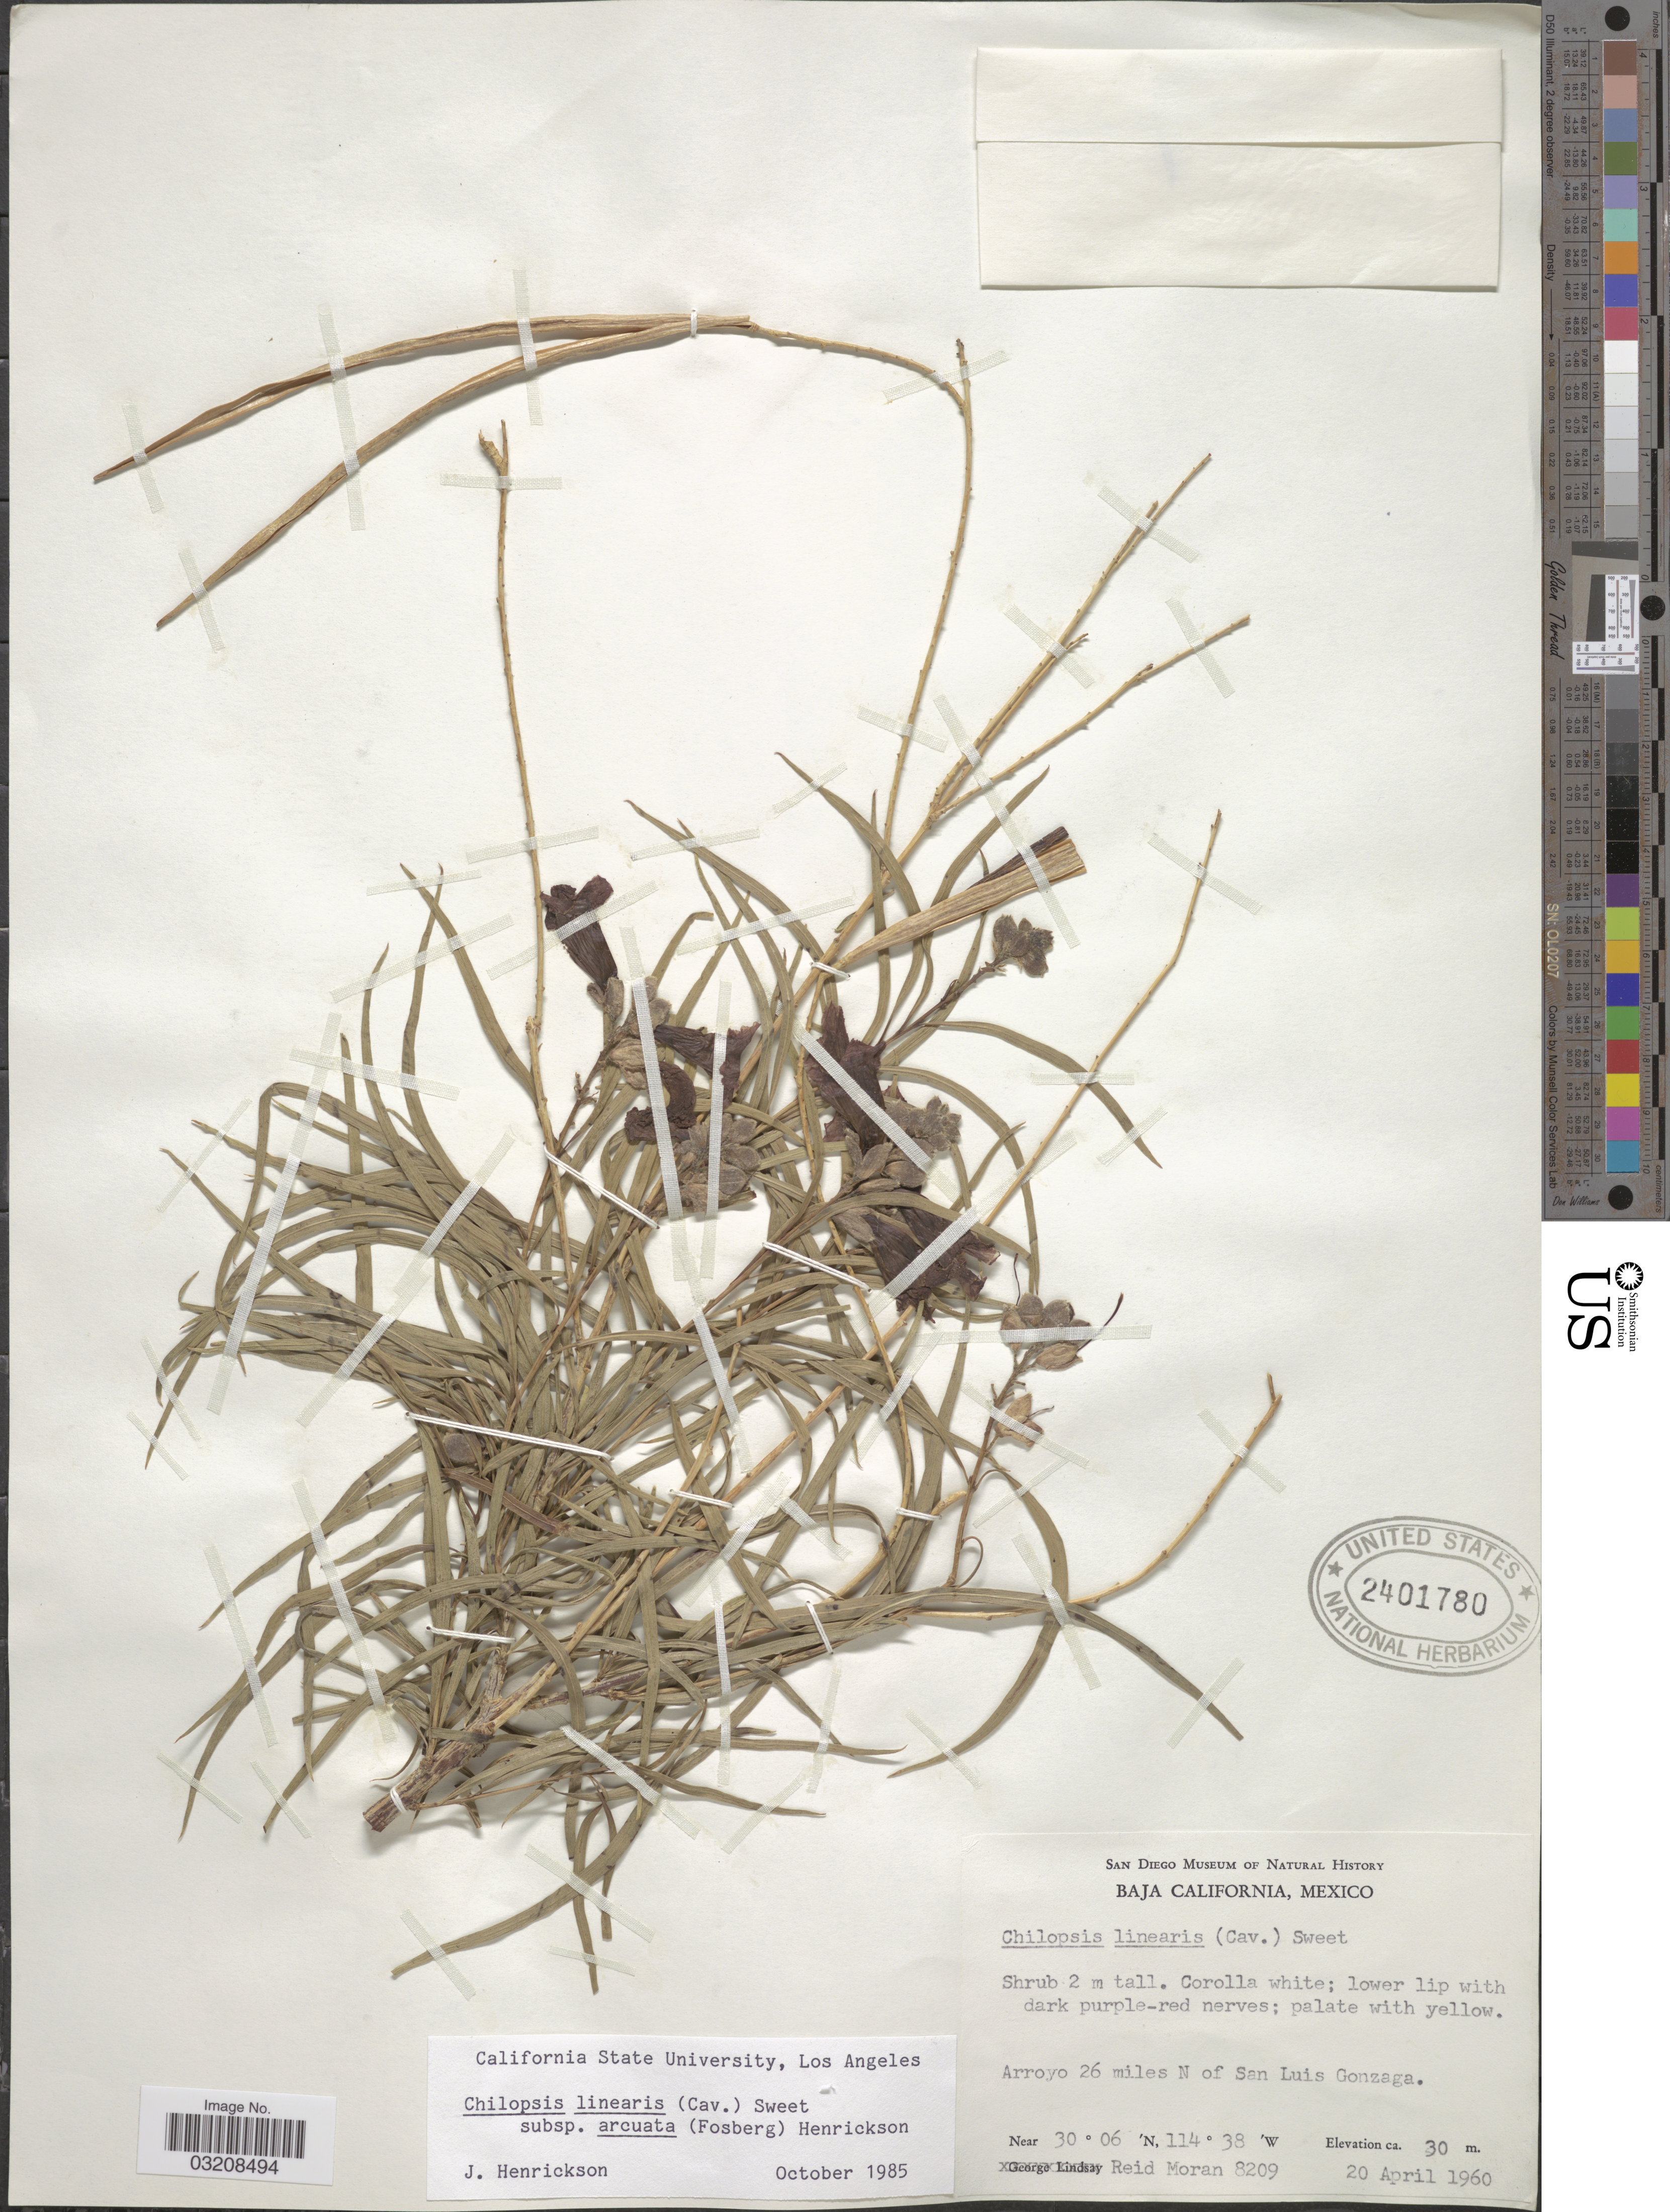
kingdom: Plantae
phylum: Tracheophyta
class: Magnoliopsida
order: Lamiales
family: Bignoniaceae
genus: Chilopsis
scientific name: Chilopsis linearis subsp. arcuata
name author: (Fosberg) Henrickson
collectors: R. Moran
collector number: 8209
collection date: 1960-04-20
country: Mexico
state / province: Baja California Norte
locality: Arroyo 26 miles N of San Luis Gonzaga.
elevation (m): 30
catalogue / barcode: US 2401780